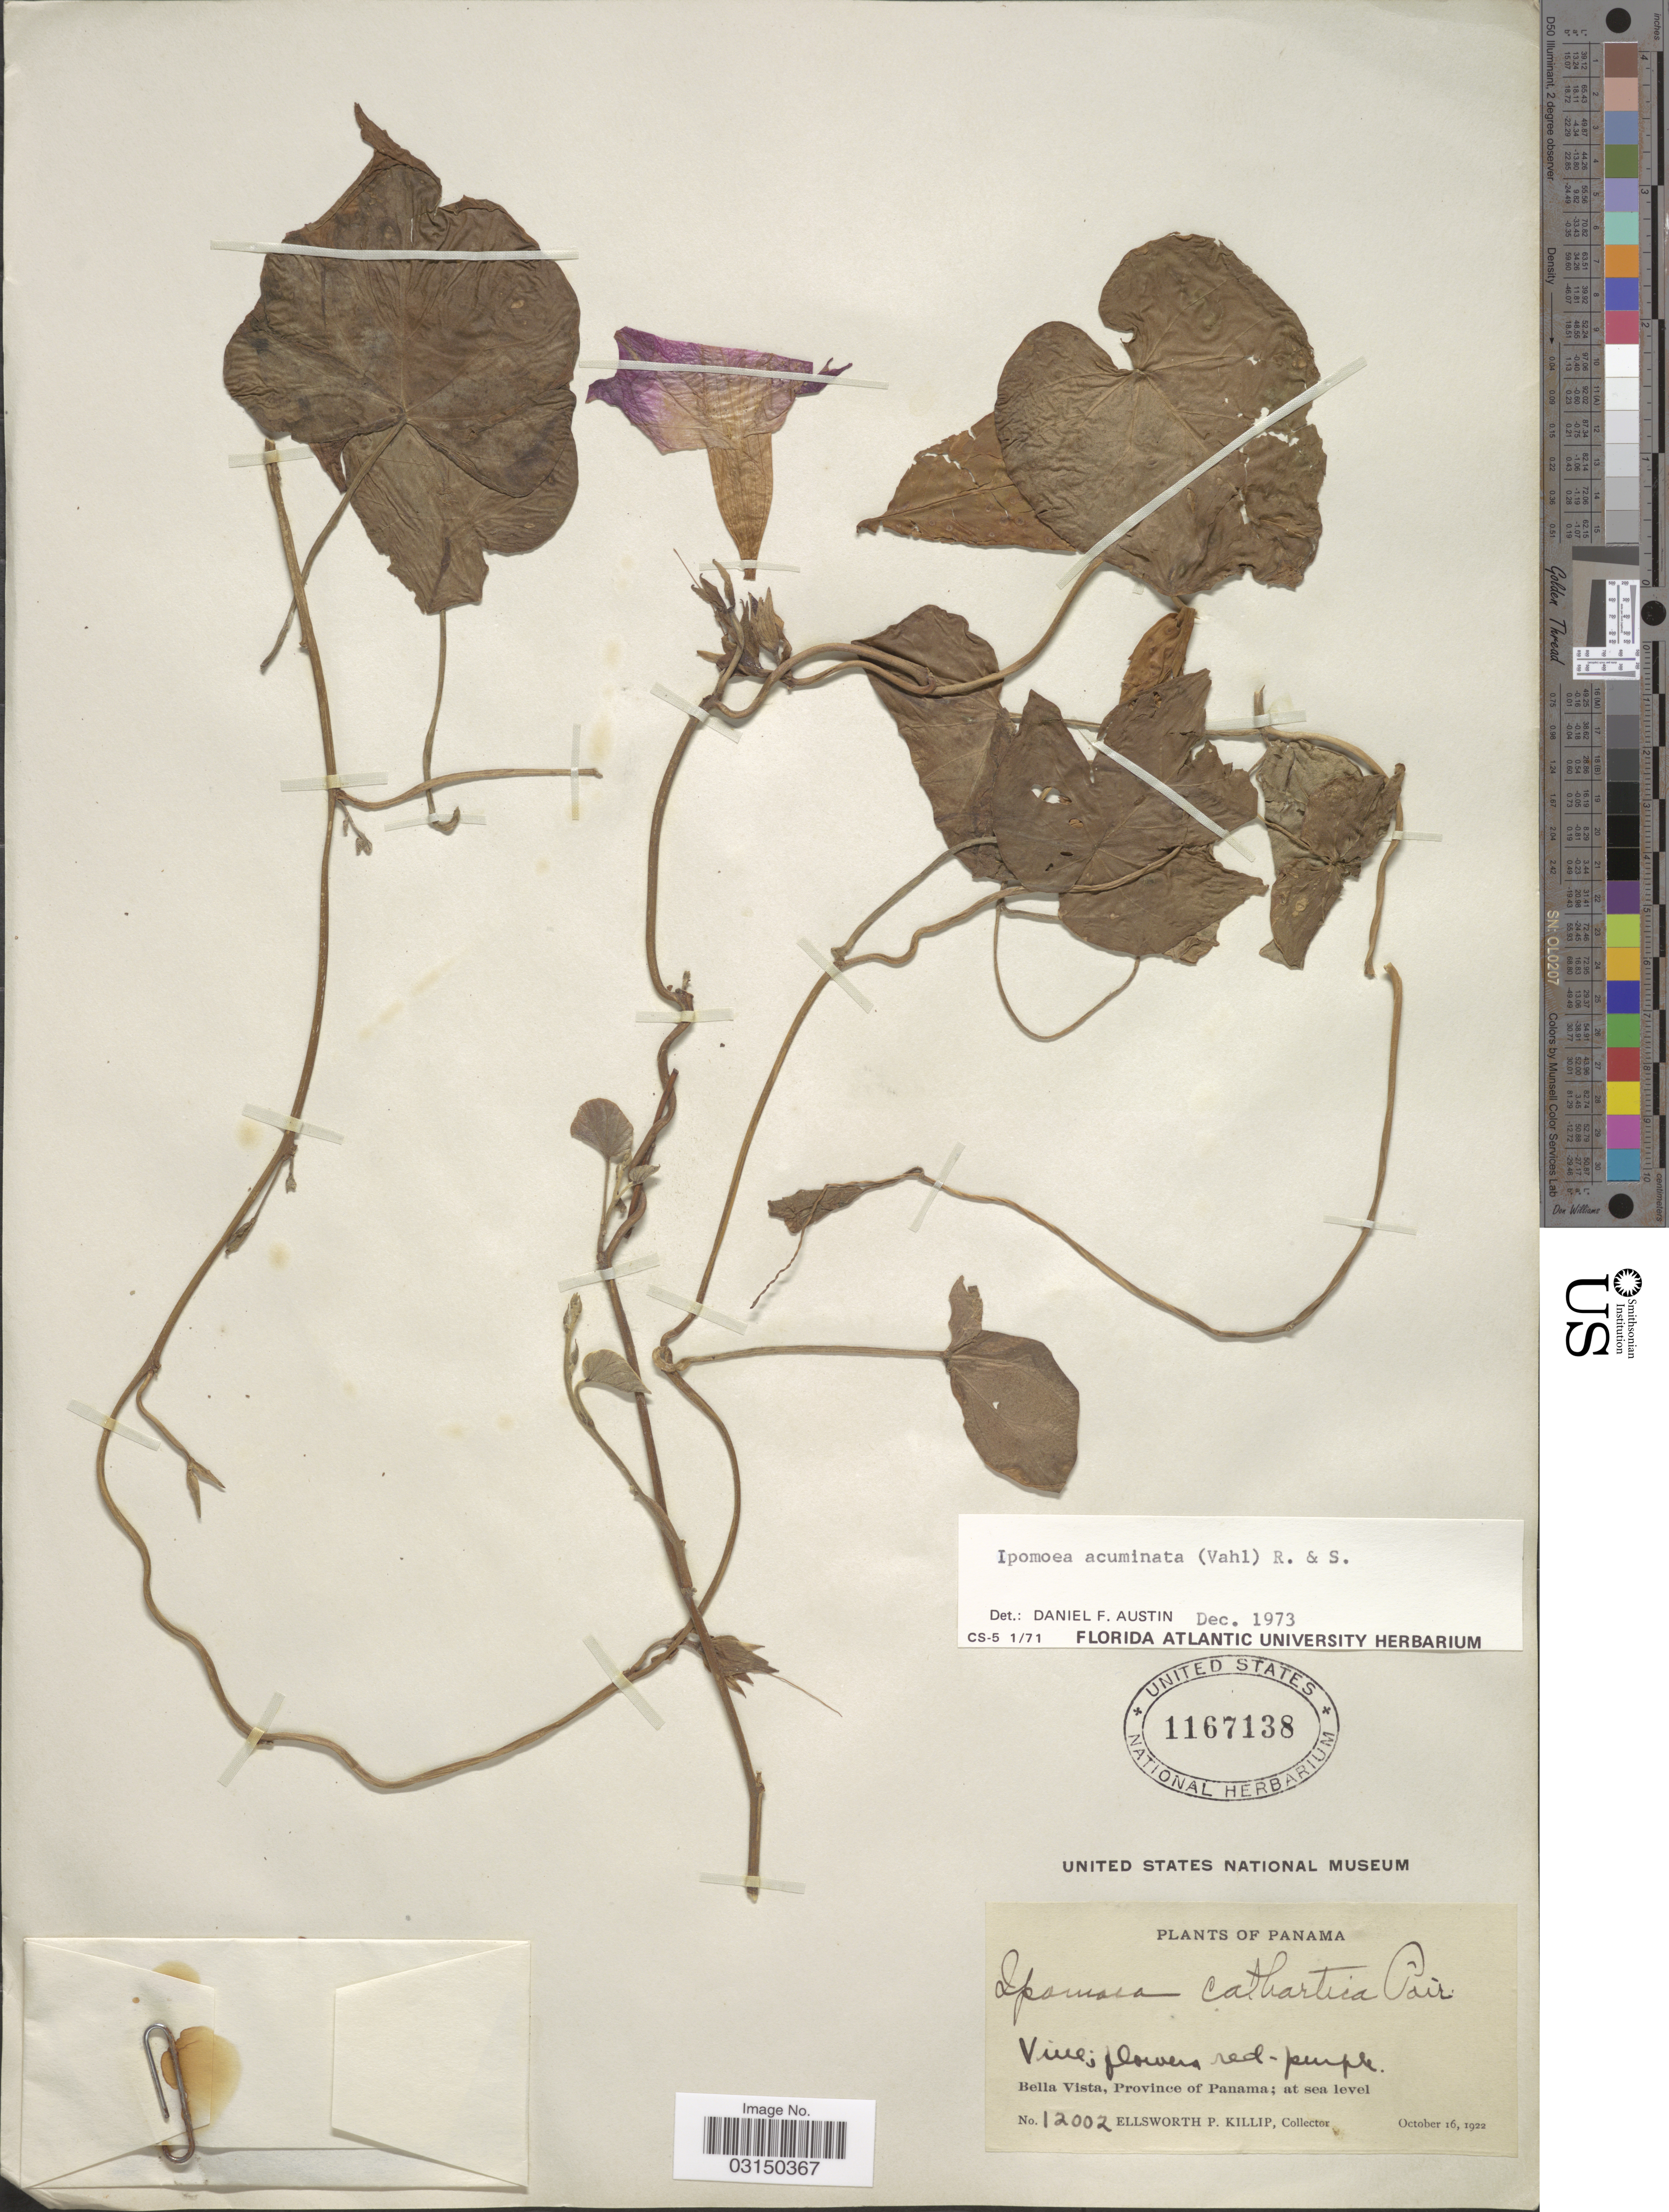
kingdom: Plantae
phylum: Tracheophyta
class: Magnoliopsida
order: Solanales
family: Convolvulaceae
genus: Ipomoea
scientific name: Ipomoea indica (Burm.) Merr. var. indica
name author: (Burm.) Merr.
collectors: E. P. Killip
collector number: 12002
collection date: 1922-10-16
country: Panama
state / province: Panamá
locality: Bella Vista, Province of Panama.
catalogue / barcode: US 1167138